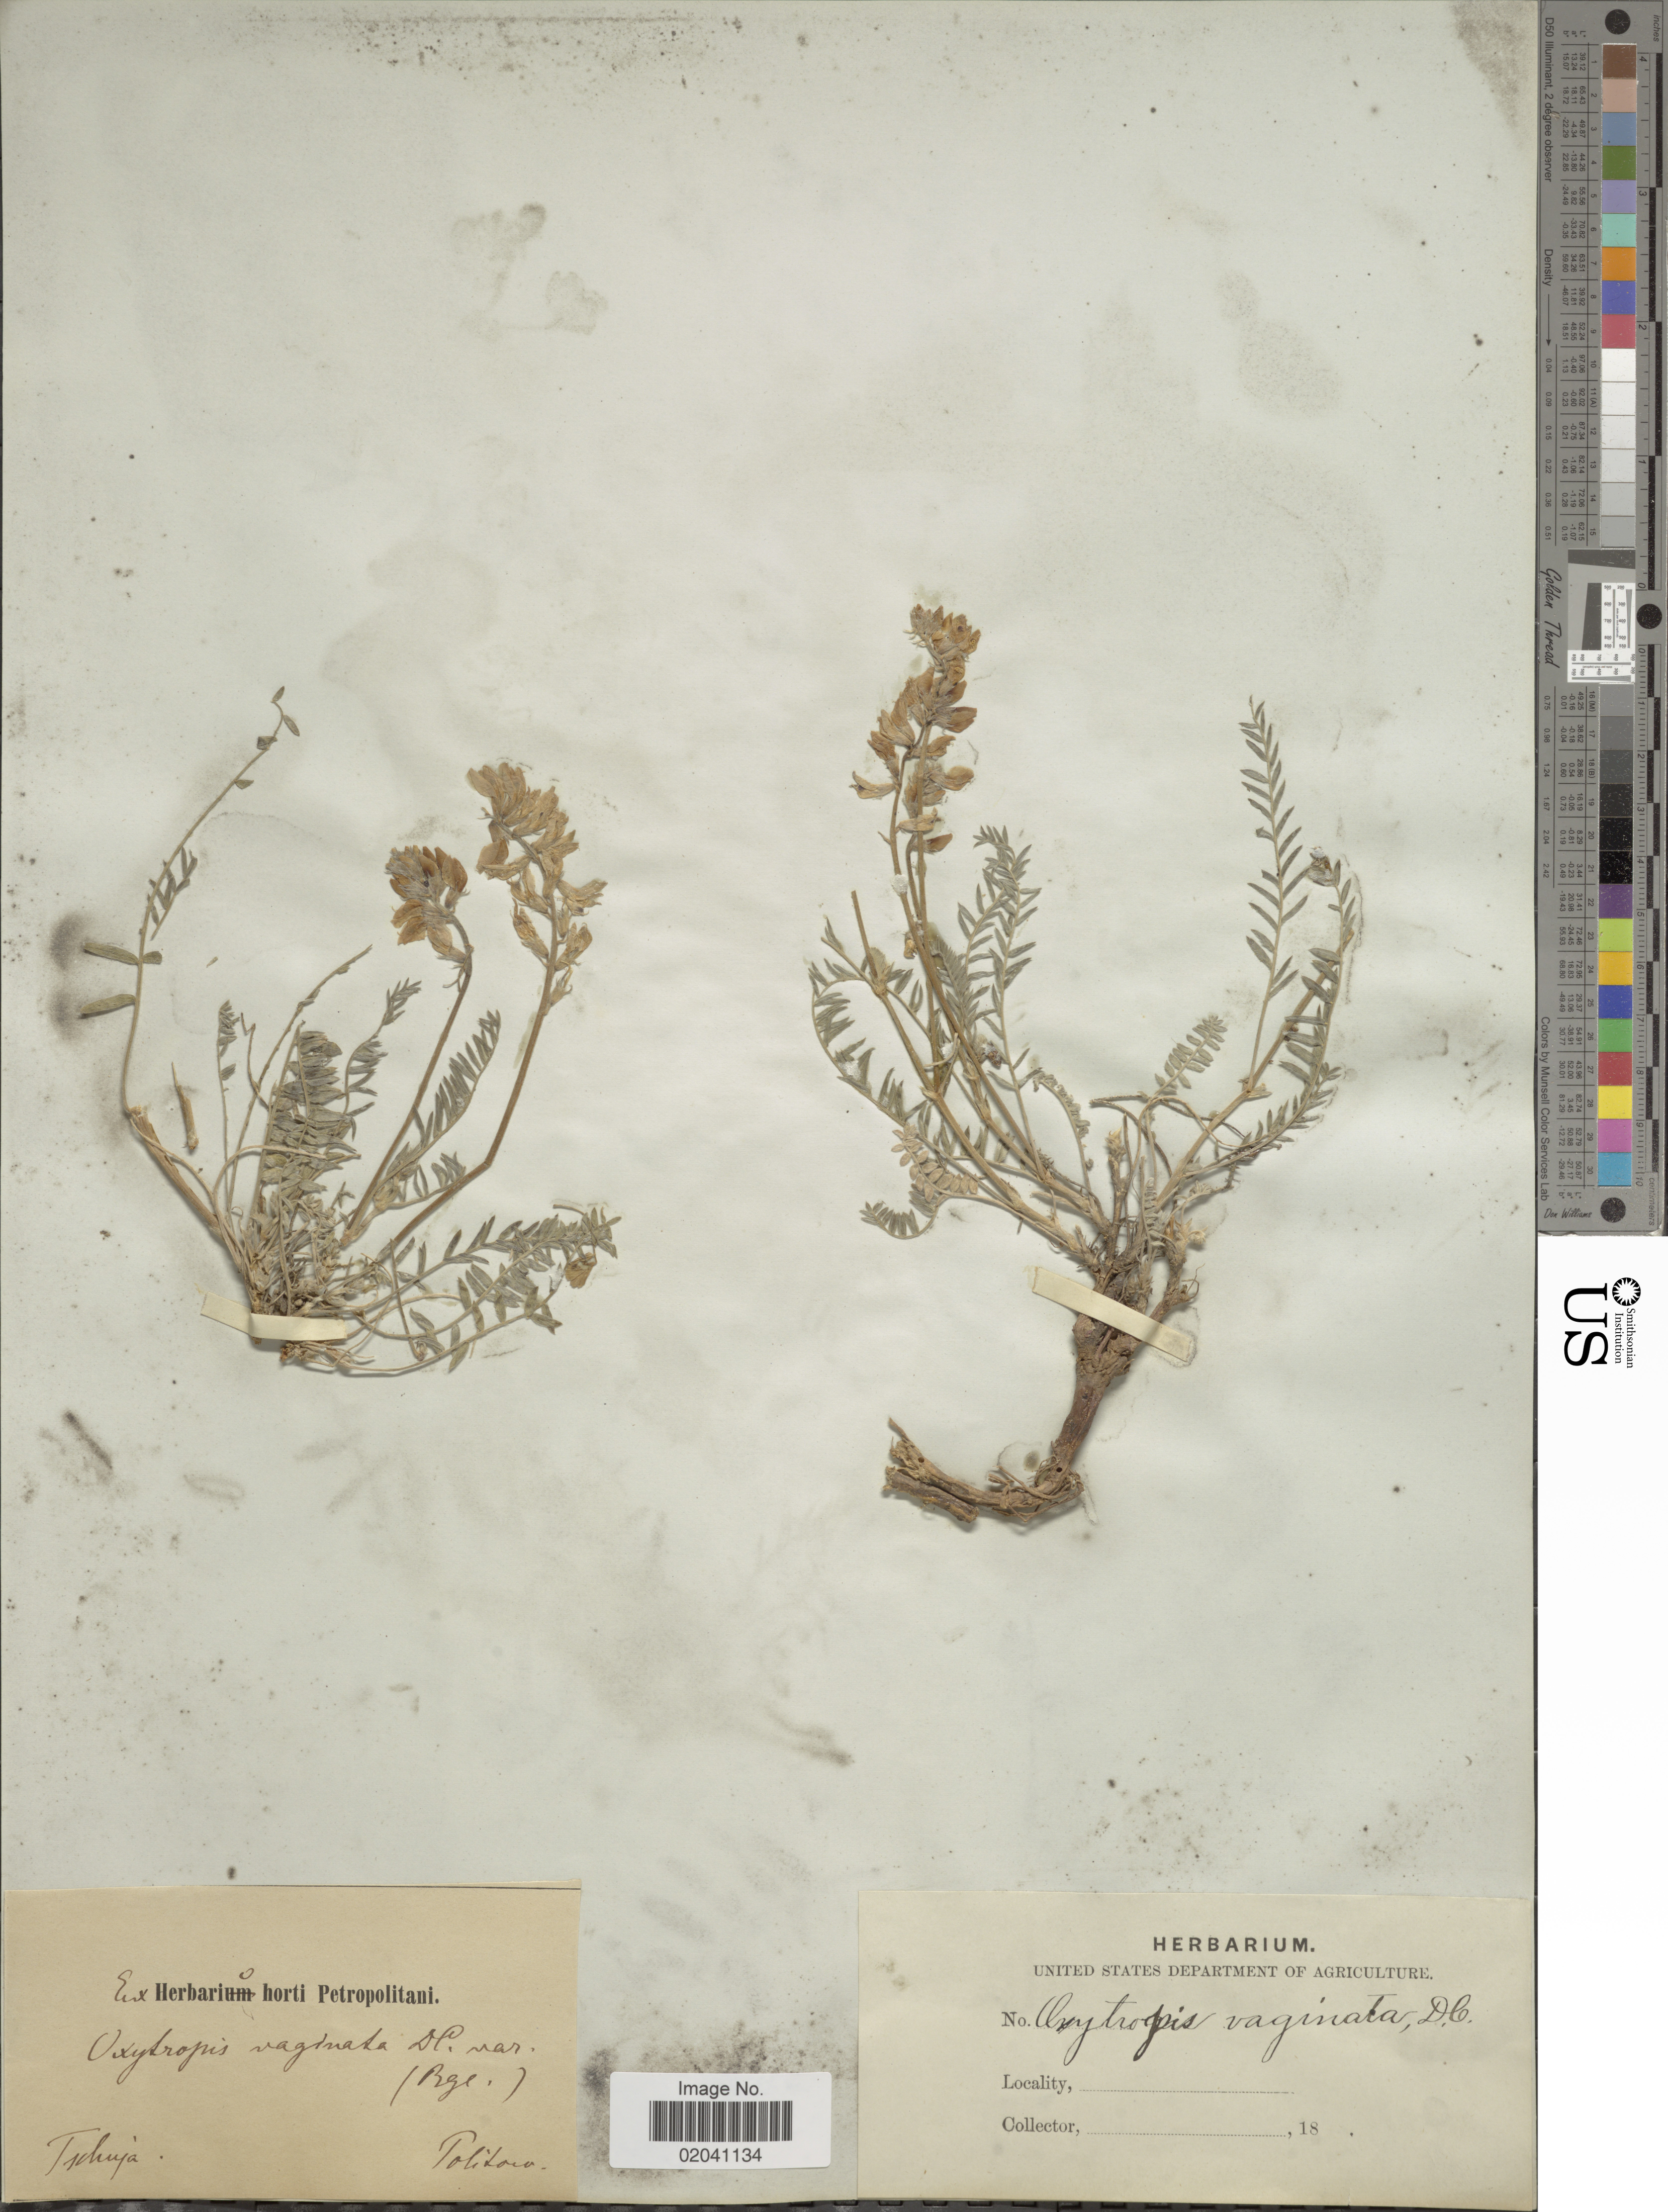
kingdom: Plantae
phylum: Tracheophyta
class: Magnoliopsida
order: Fabales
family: Fabaceae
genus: Oxytropis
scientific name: Oxytropis vaginata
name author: Fisch. ex DC.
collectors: -. Politow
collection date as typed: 18--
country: Russian Federation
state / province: Altai Republic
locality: Tschuya (Chuya)